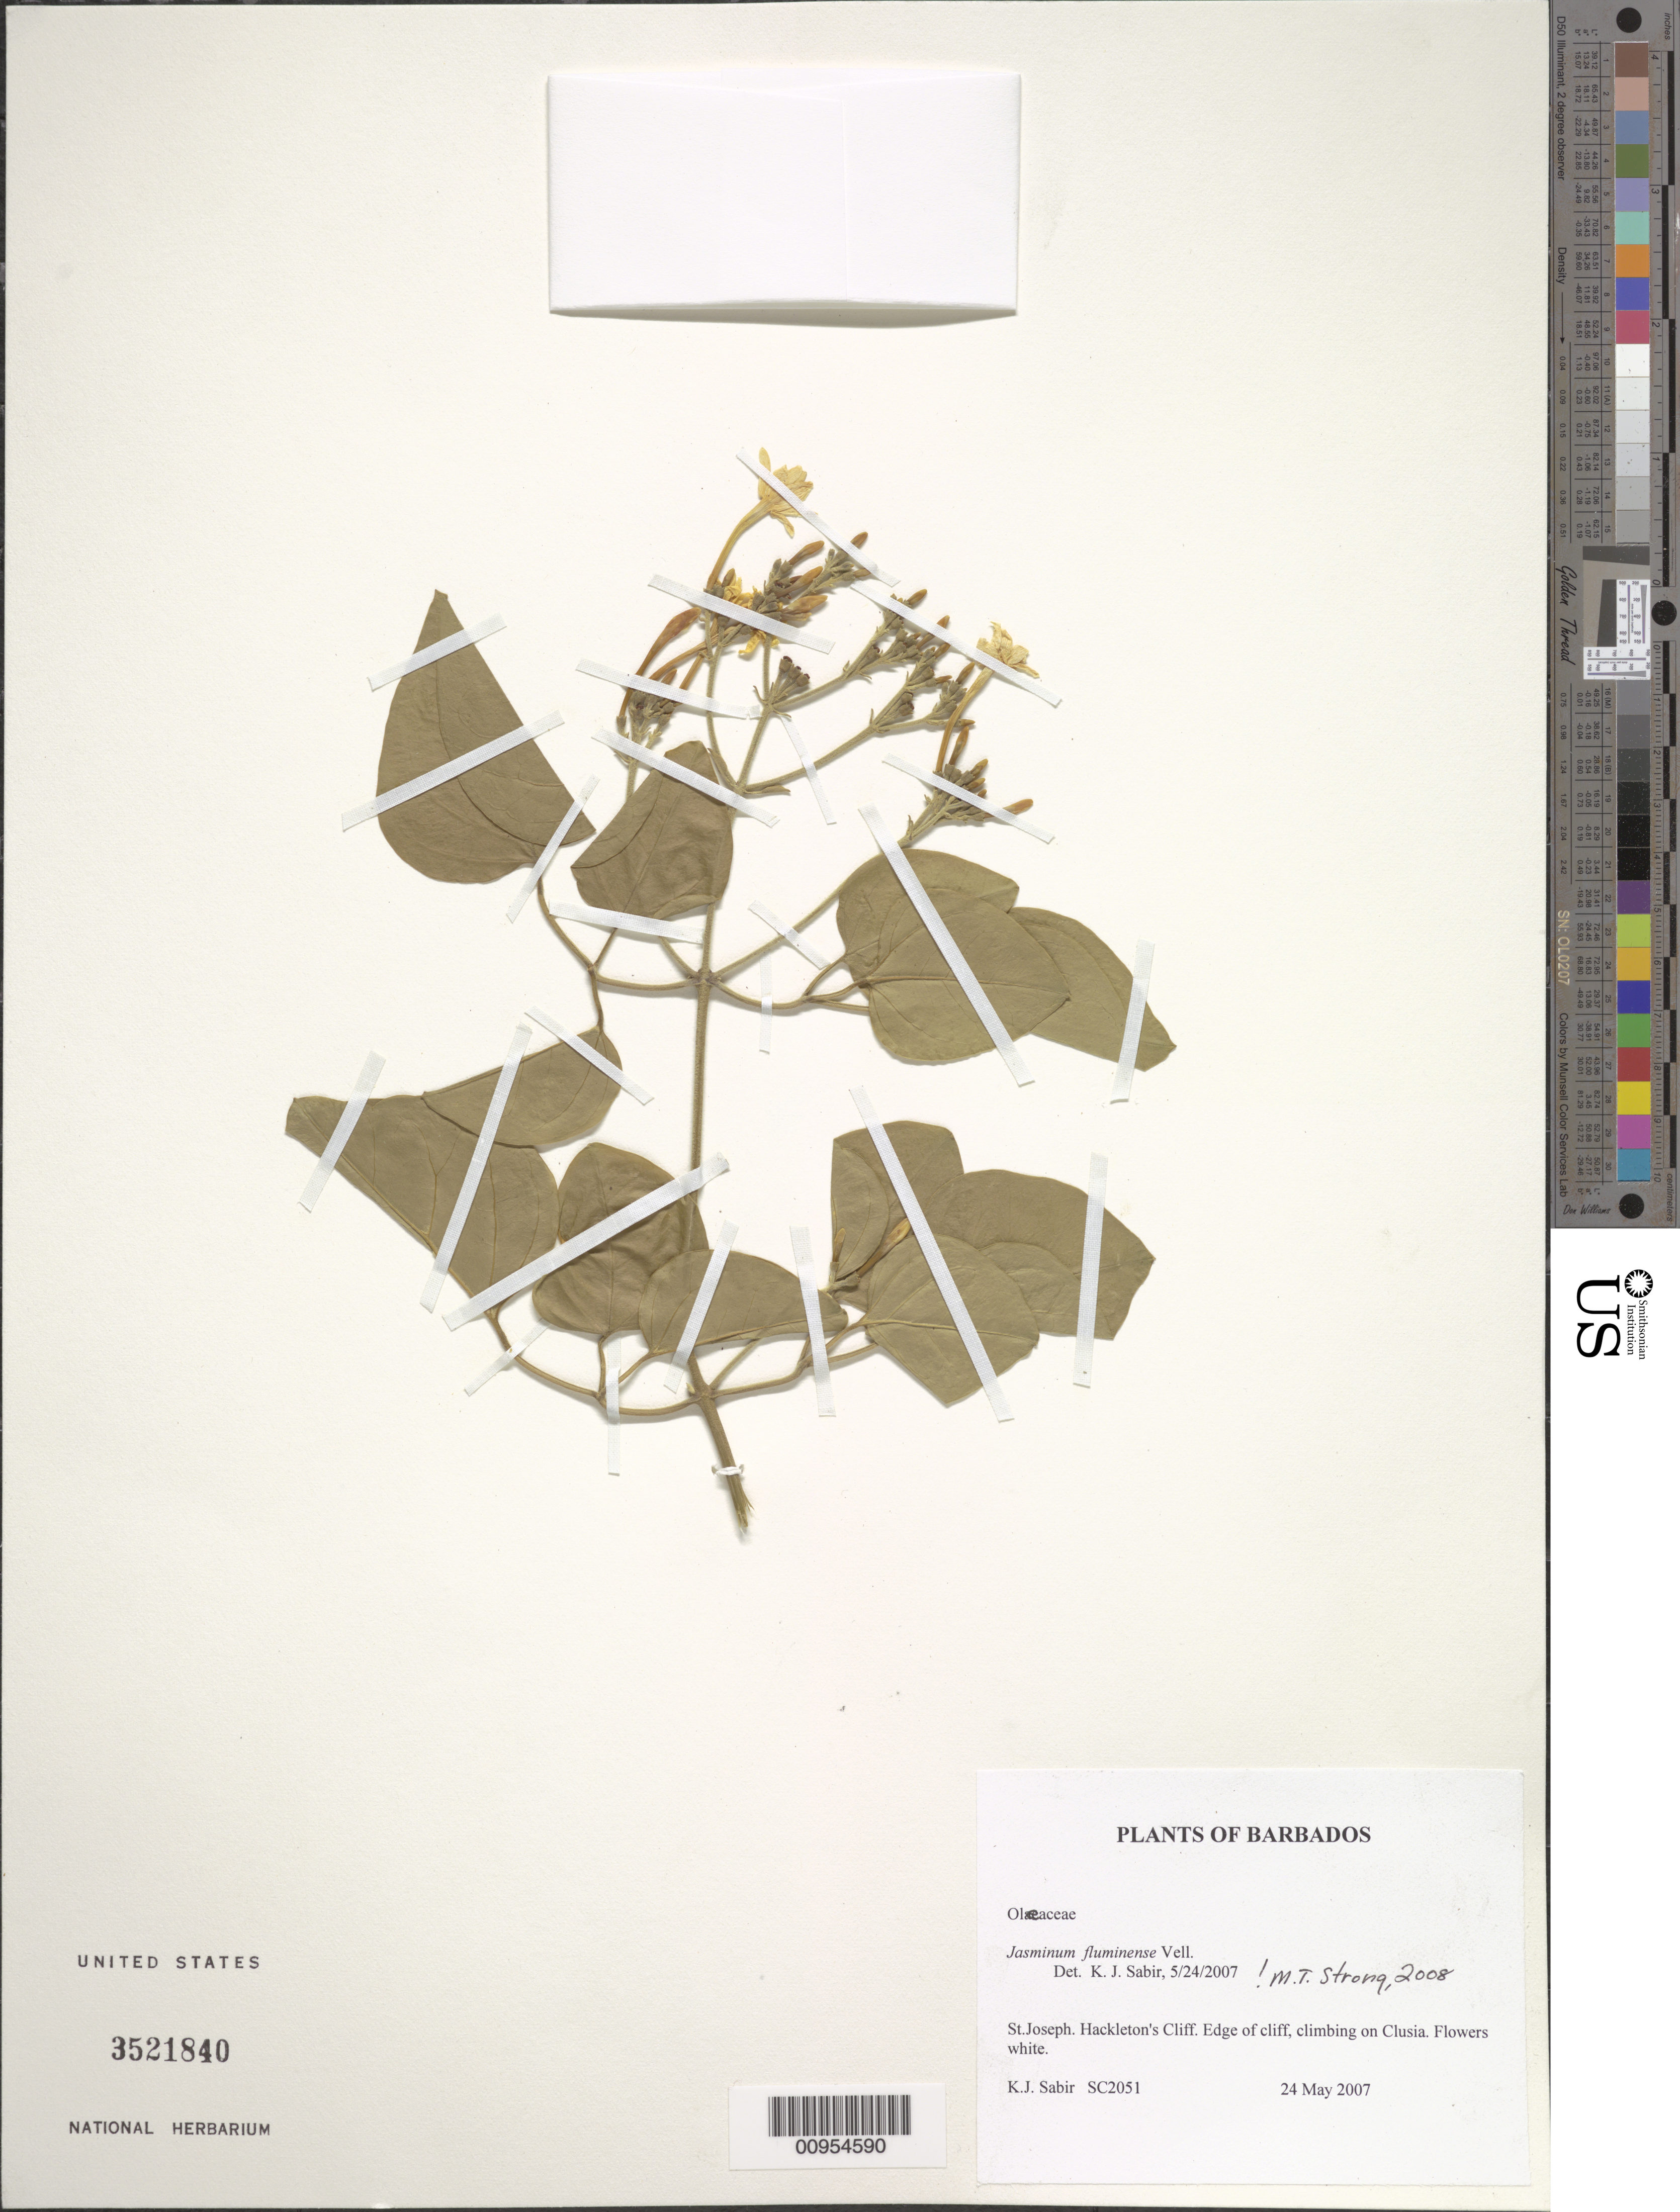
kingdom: Plantae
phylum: Tracheophyta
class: Magnoliopsida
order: Lamiales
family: Oleaceae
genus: Jasminum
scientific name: Jasminum fluminense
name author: Vell.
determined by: Strong, M. T., (US), Smithsonian Institution - National Museum of Natural History (UNITED STATES)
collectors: K. Sabir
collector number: SC 2051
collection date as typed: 24 May 2007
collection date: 2007-05-24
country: Barbados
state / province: Saint Joseph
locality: Hackleton's Cliff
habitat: Edge of cliff, climbing on Clusia.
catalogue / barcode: US 3521840